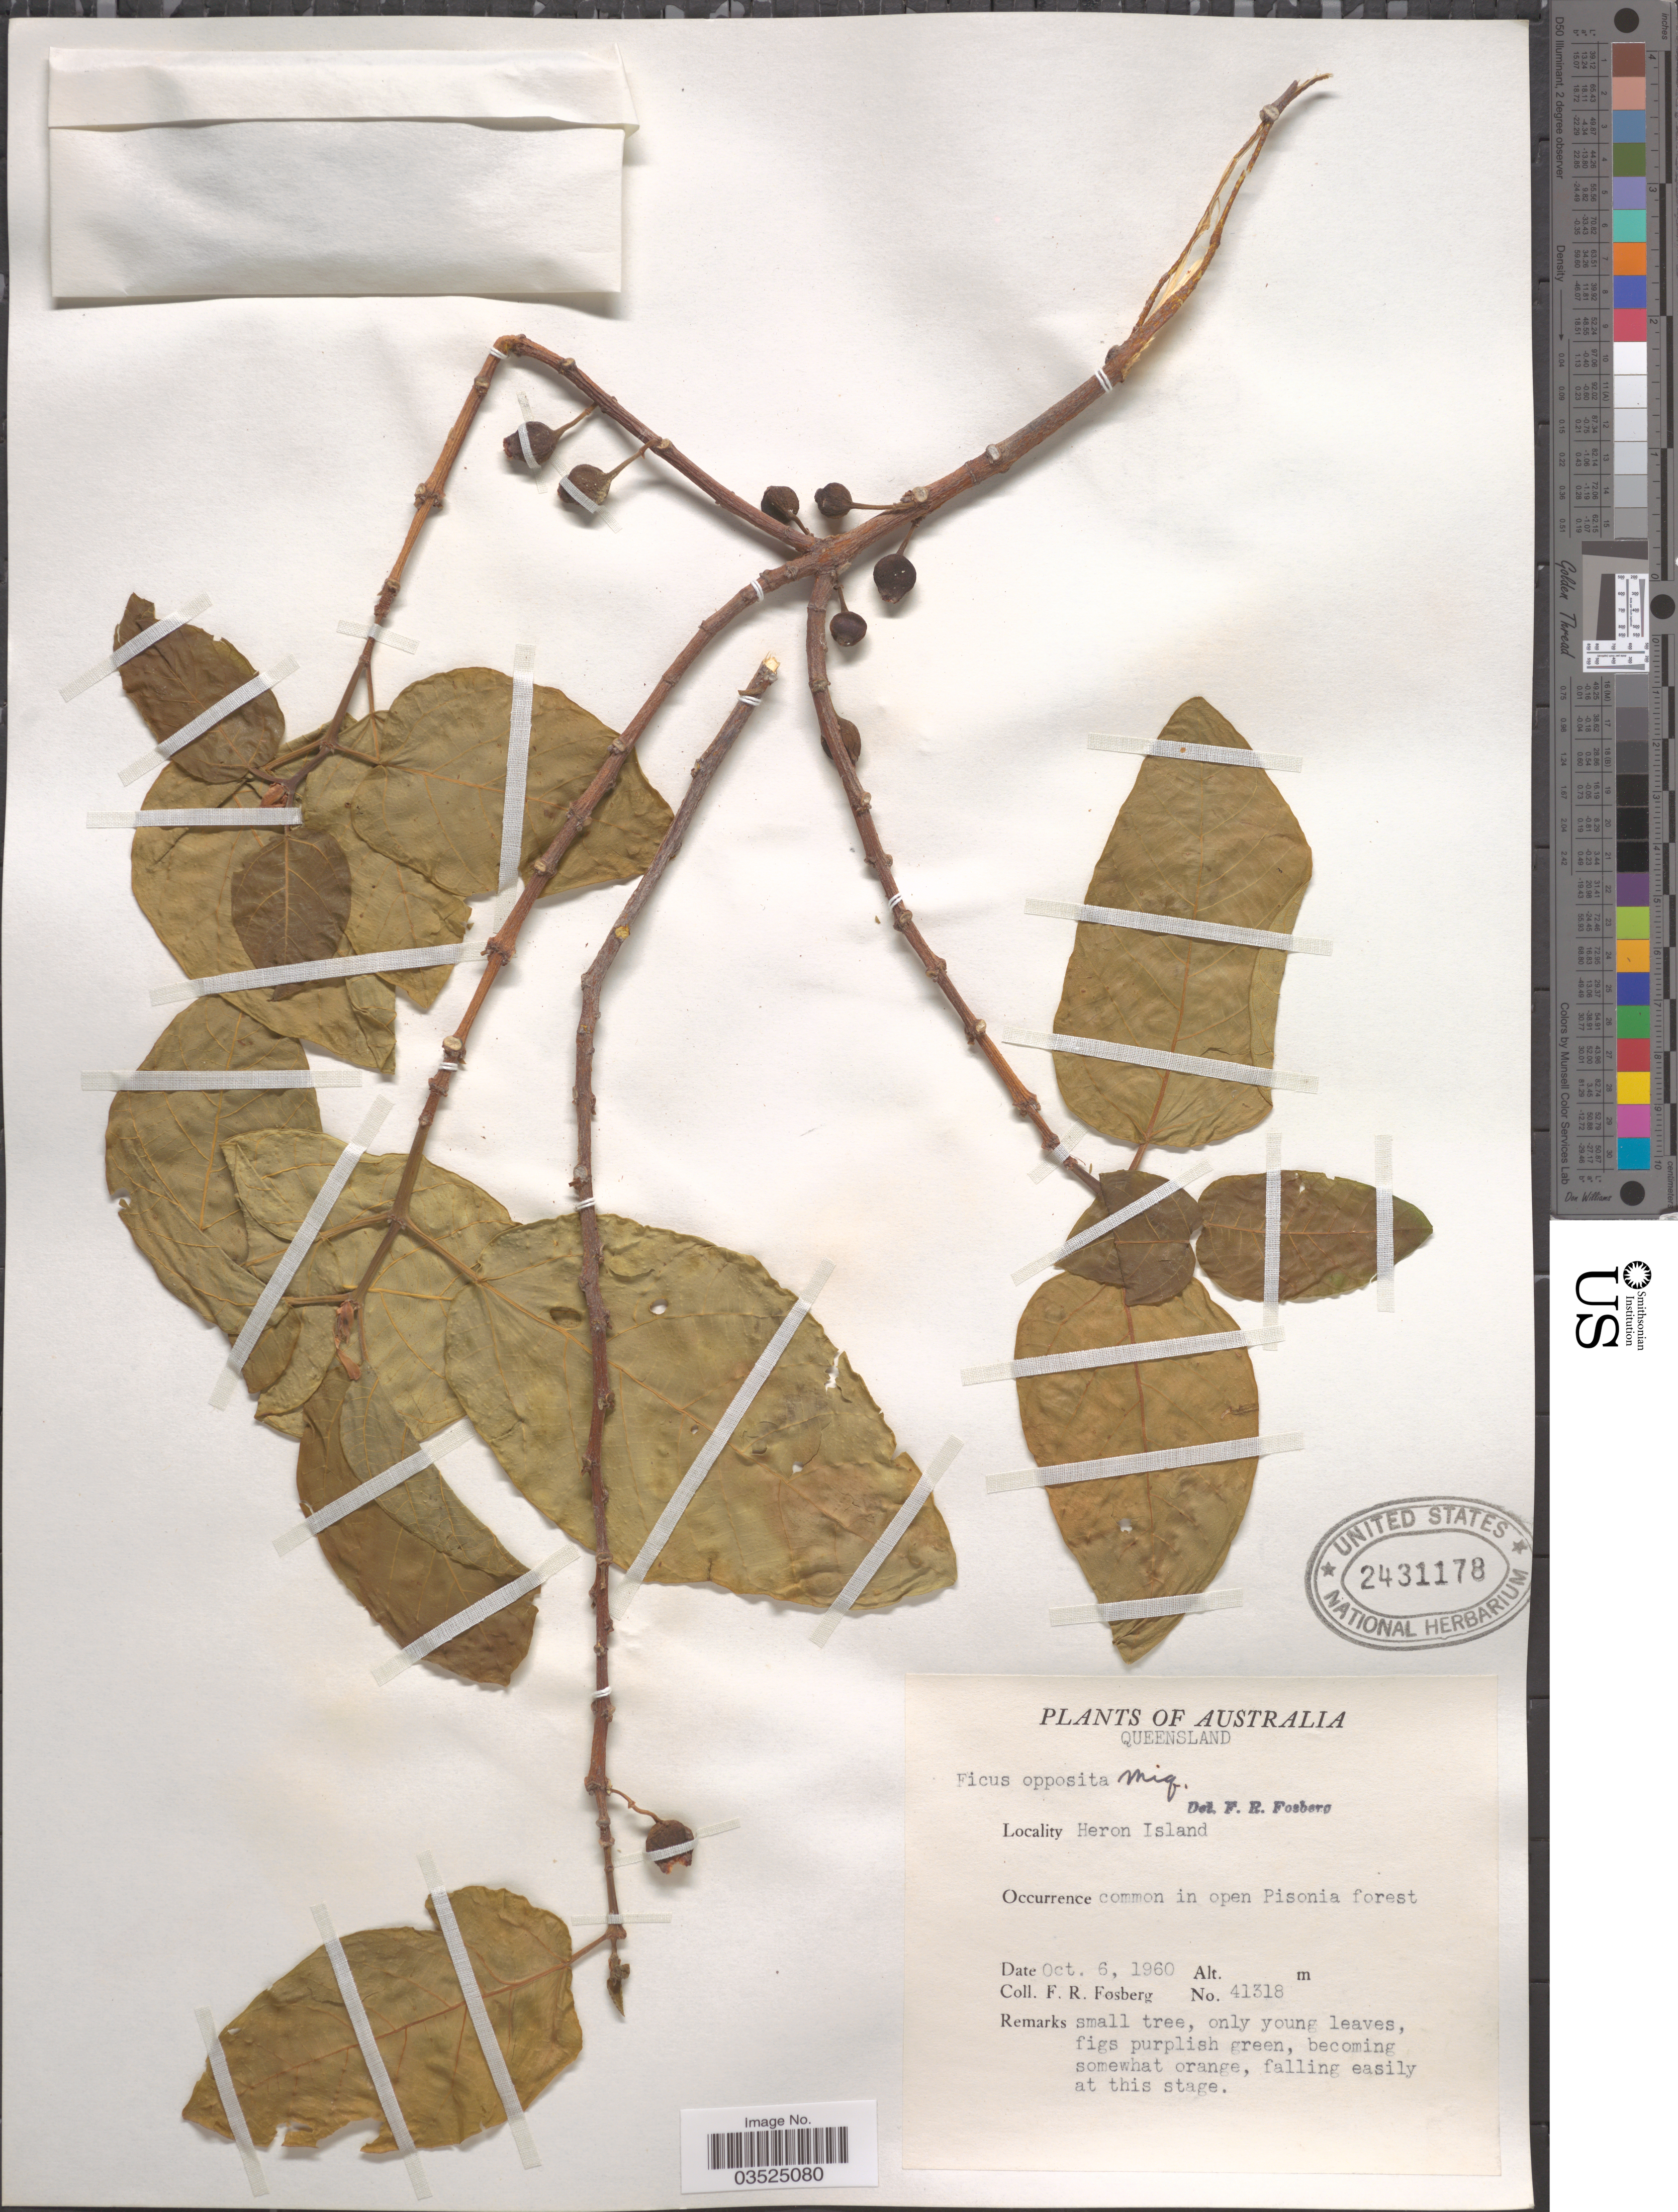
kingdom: Plantae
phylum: Tracheophyta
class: Magnoliopsida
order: Rosales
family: Moraceae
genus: Ficus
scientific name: Ficus opposita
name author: Miq.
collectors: F. R. Fosberg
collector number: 41318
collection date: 1960-10-06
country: Australia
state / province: Queensland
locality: Heron Island. Common in open Pisonia forest.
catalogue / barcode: US 2431178